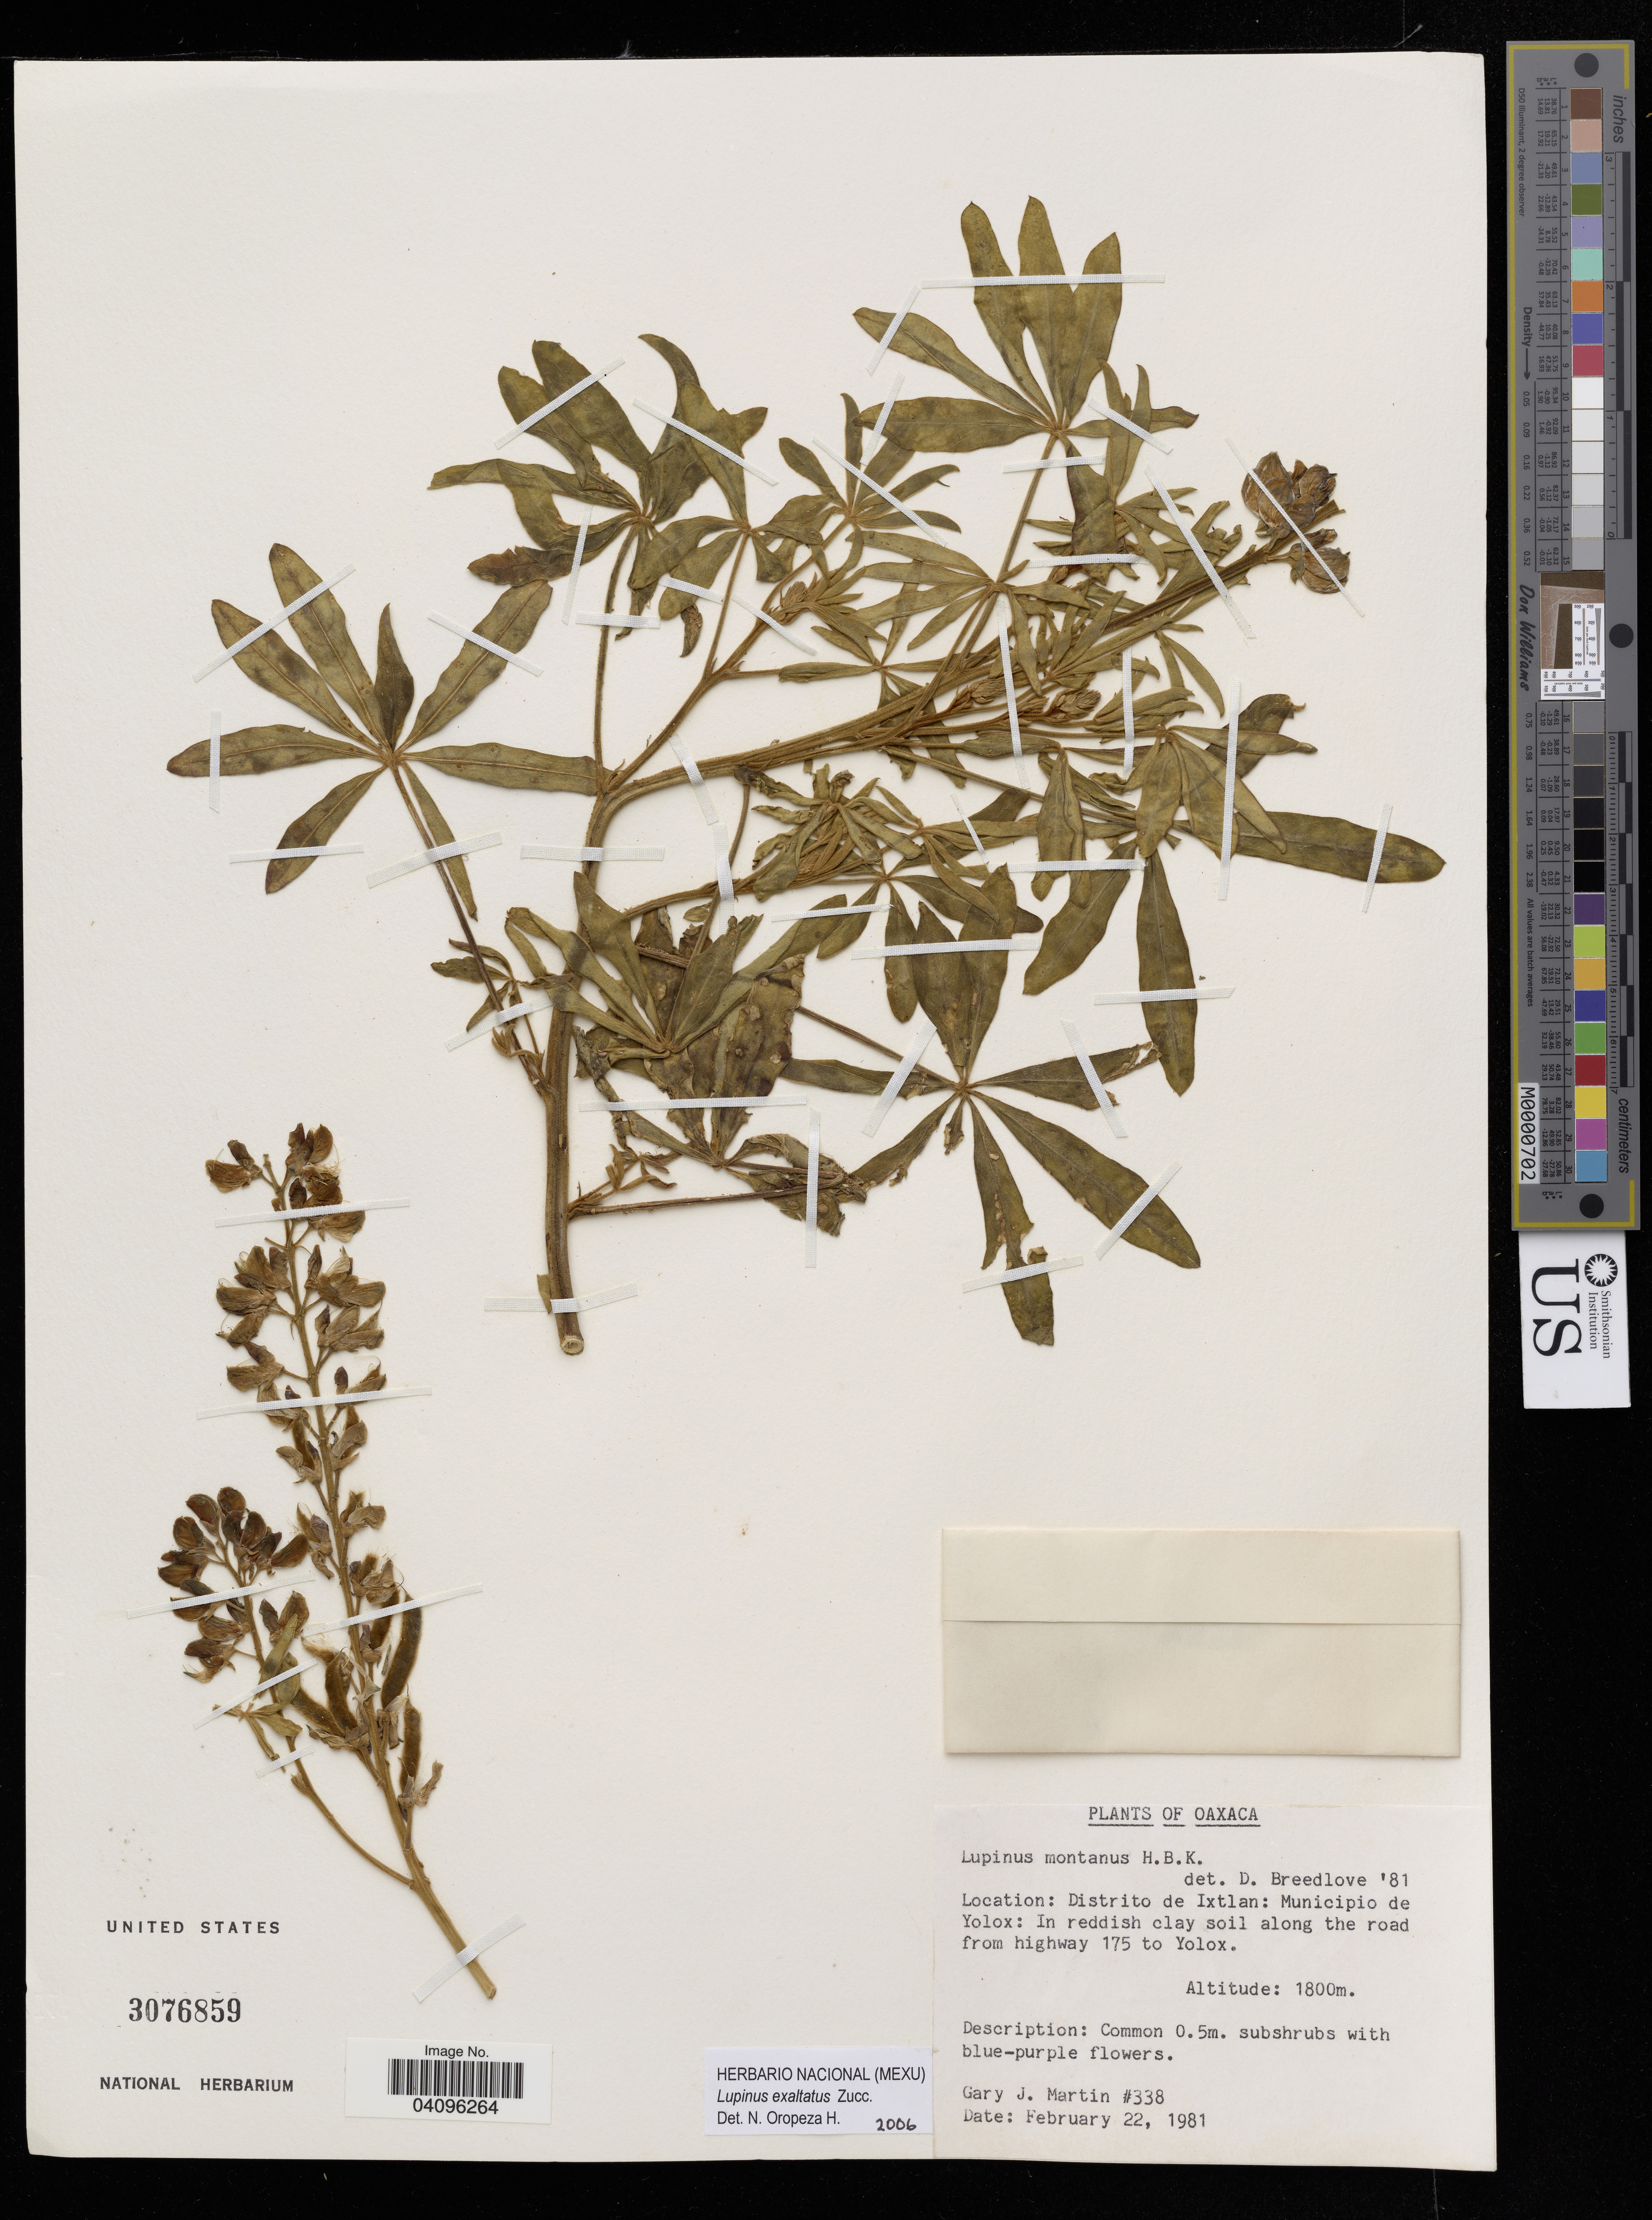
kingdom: Plantae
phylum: Tracheophyta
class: Magnoliopsida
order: Fabales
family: Fabaceae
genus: Lupinus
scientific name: Lupinus montanus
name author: Kunth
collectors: G. J. Martin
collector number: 338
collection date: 1981-02-22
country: Mexico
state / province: Oaxaca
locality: Distrito de Ixtlan: Municipio de Yolox: In reddish clay soil along the road from highway 175 to Yolox.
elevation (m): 1800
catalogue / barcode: US 3076859